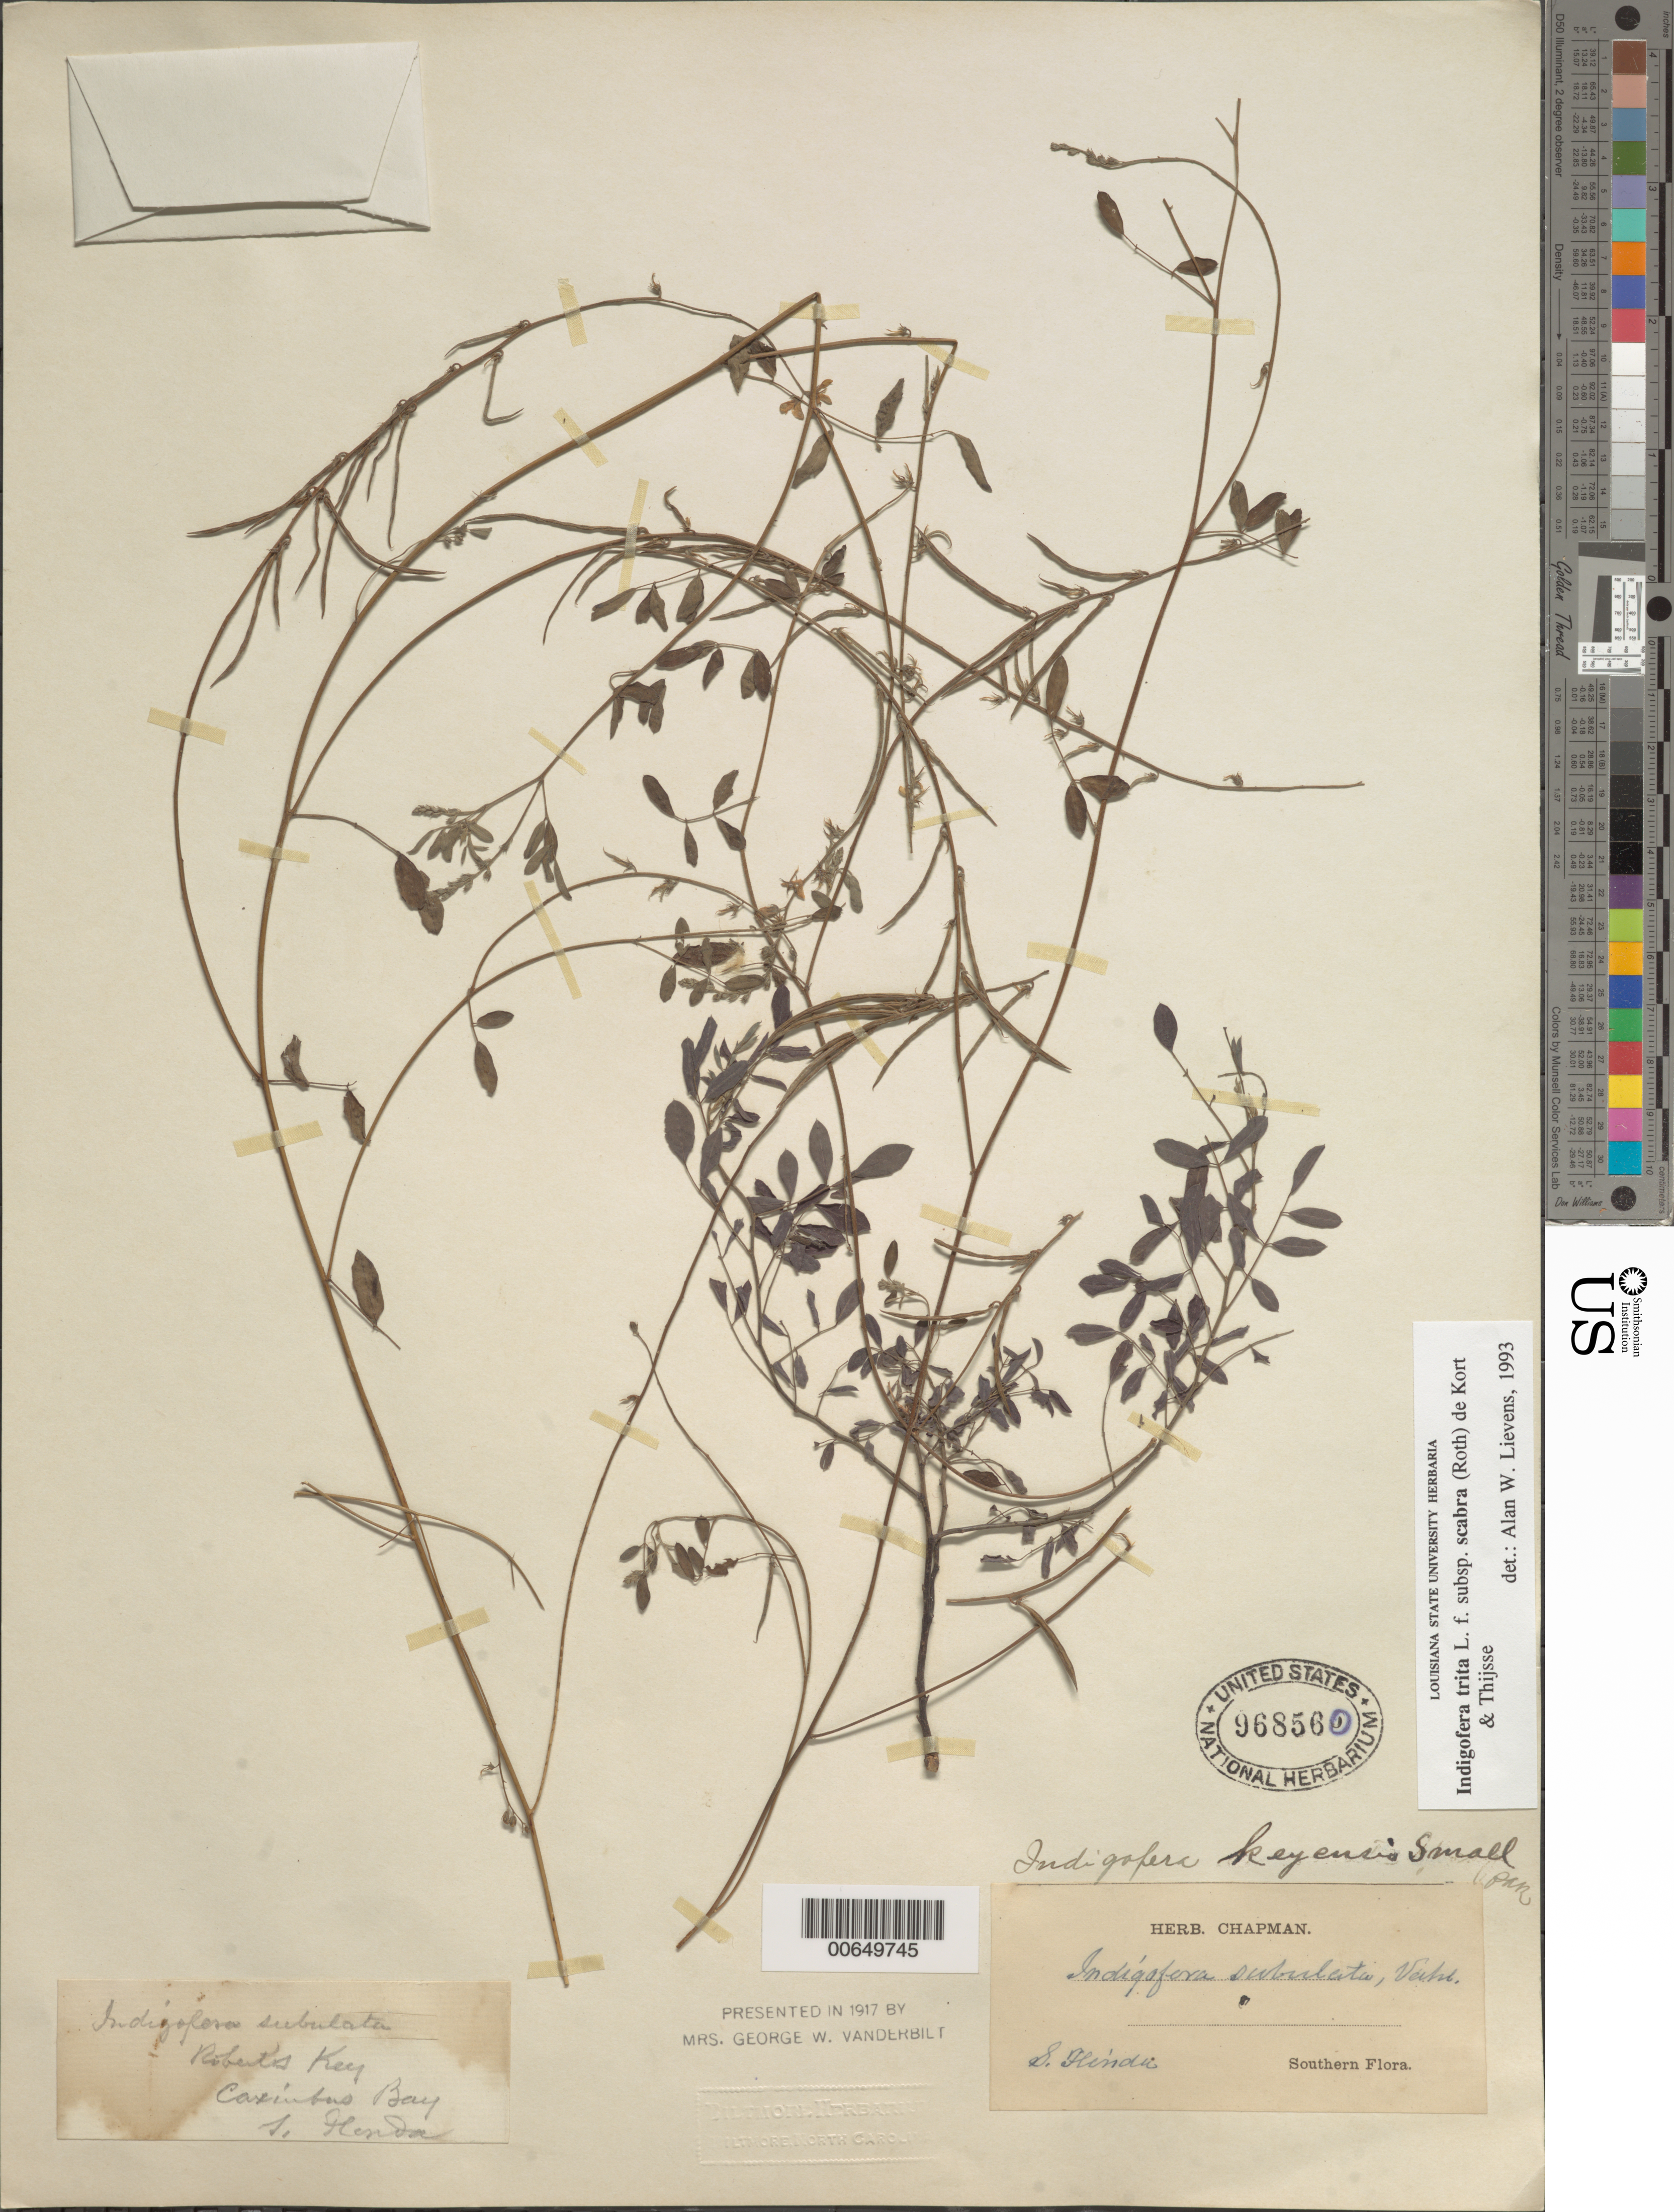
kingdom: Plantae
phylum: Tracheophyta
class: Magnoliopsida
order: Fabales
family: Fabaceae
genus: Indigofera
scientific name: Indigofera trita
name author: L. f.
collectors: A. W. Chapman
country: United States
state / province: Florida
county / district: Collier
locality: Caximbas Bay. Robert's Key. S. Florida.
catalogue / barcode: US 968560